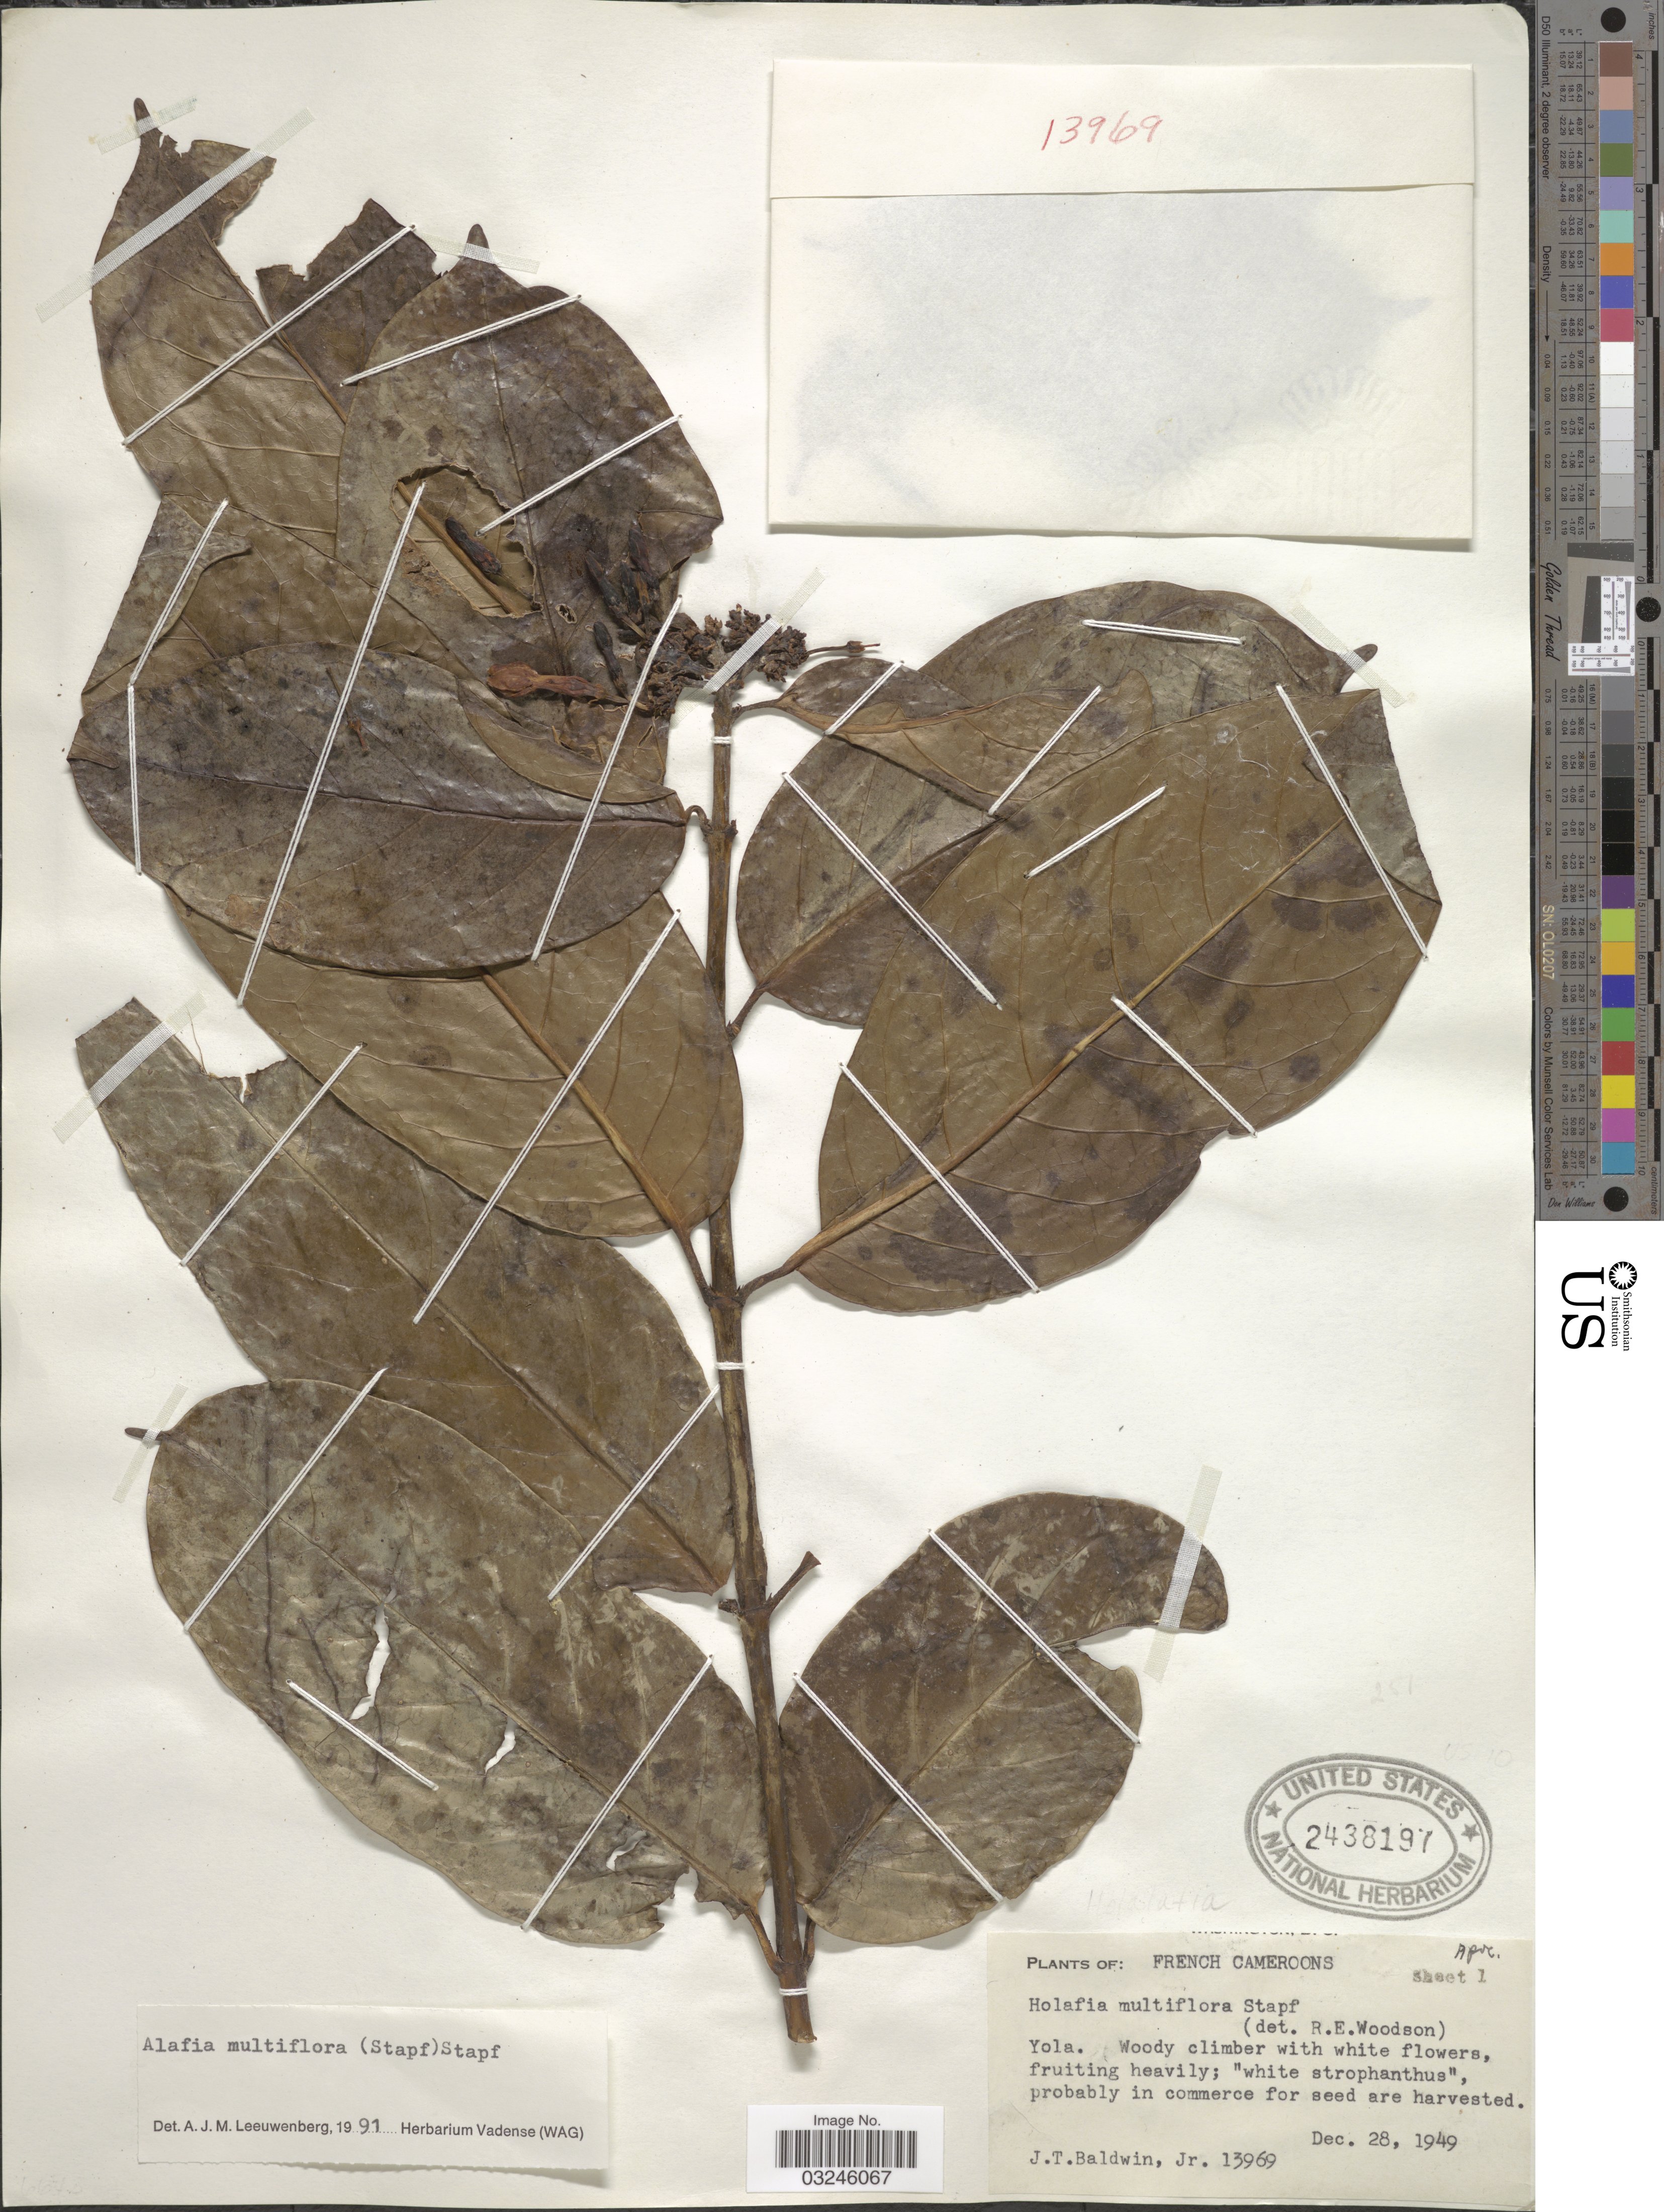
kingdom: Plantae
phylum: Tracheophyta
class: Magnoliopsida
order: Gentianales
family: Apocynaceae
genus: Alafia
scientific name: Alafia multiflora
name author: (Stapf) Stapf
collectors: J. T. Baldwin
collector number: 13969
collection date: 1949-12-28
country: Cameroon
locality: French Cameroons. Yola.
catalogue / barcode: US 2438197